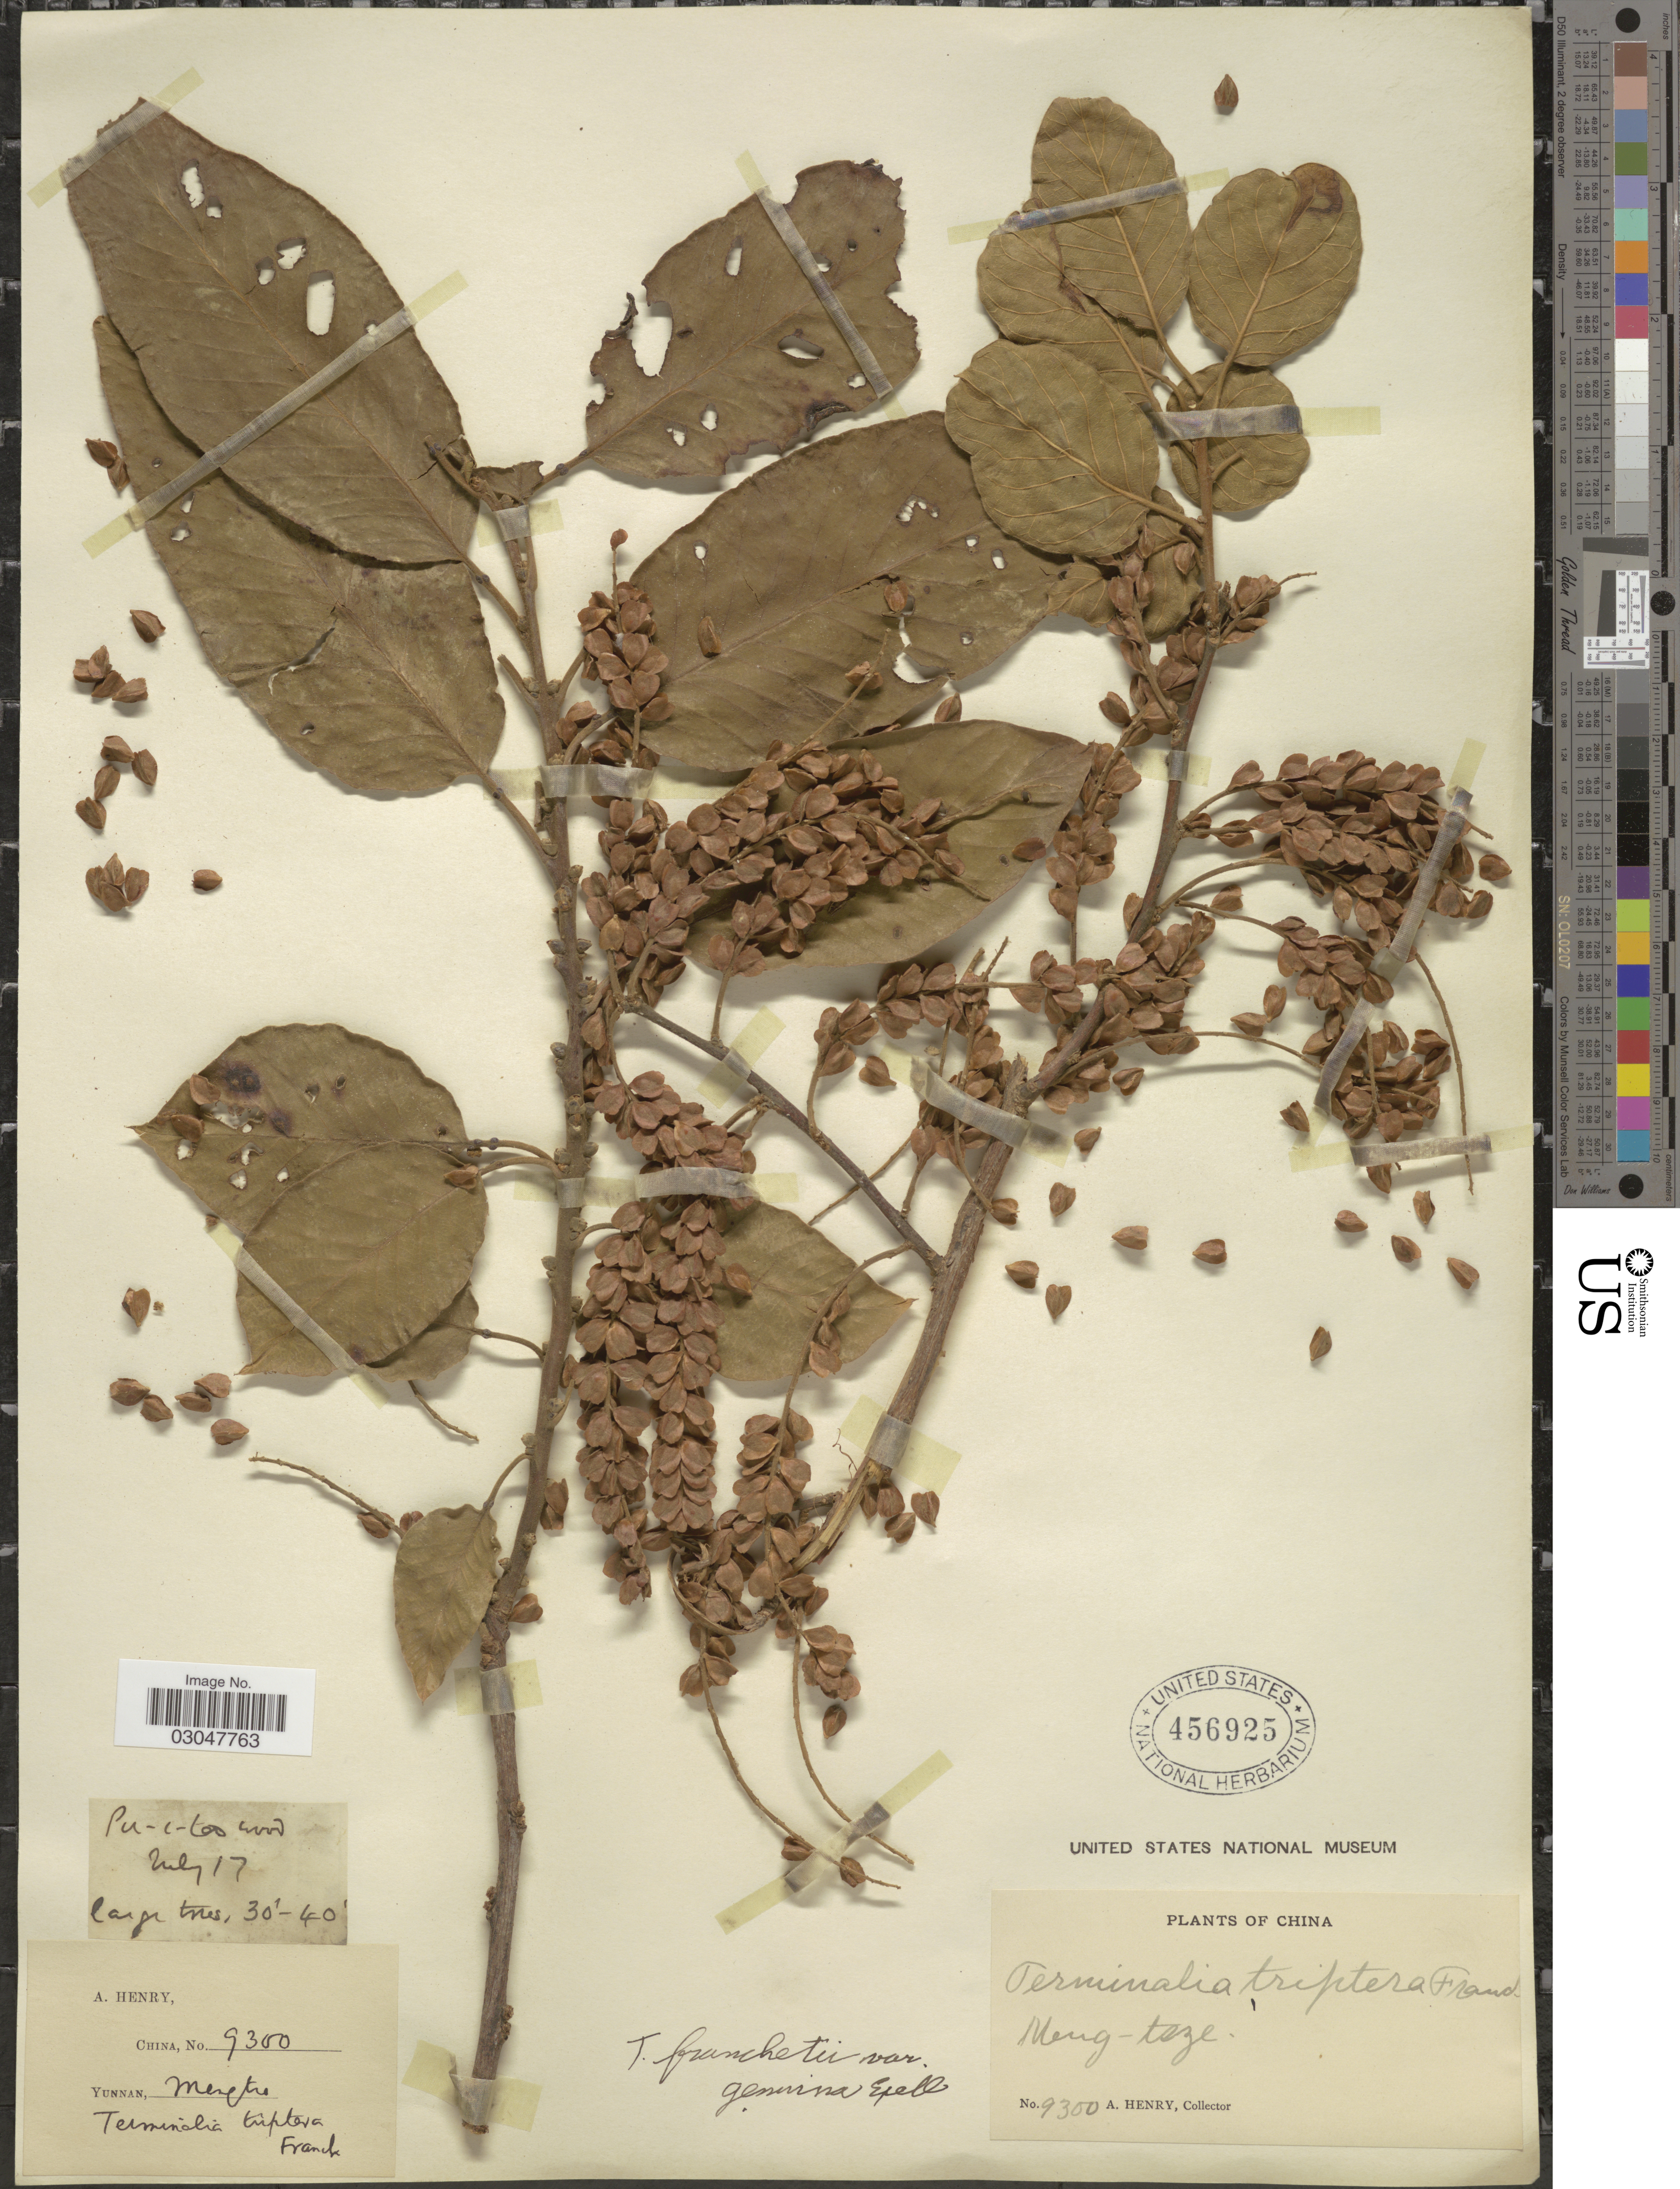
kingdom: Plantae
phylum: Tracheophyta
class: Magnoliopsida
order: Myrtales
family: Combretaceae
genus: Terminalia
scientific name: Terminalia franchetii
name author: Gagnep.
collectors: A. Henry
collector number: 9300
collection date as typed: Transcribed d/m/y: /7/17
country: China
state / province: Yunnan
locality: Meng-tsze. Pu-i-too. [unsure placement]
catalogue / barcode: US 456925